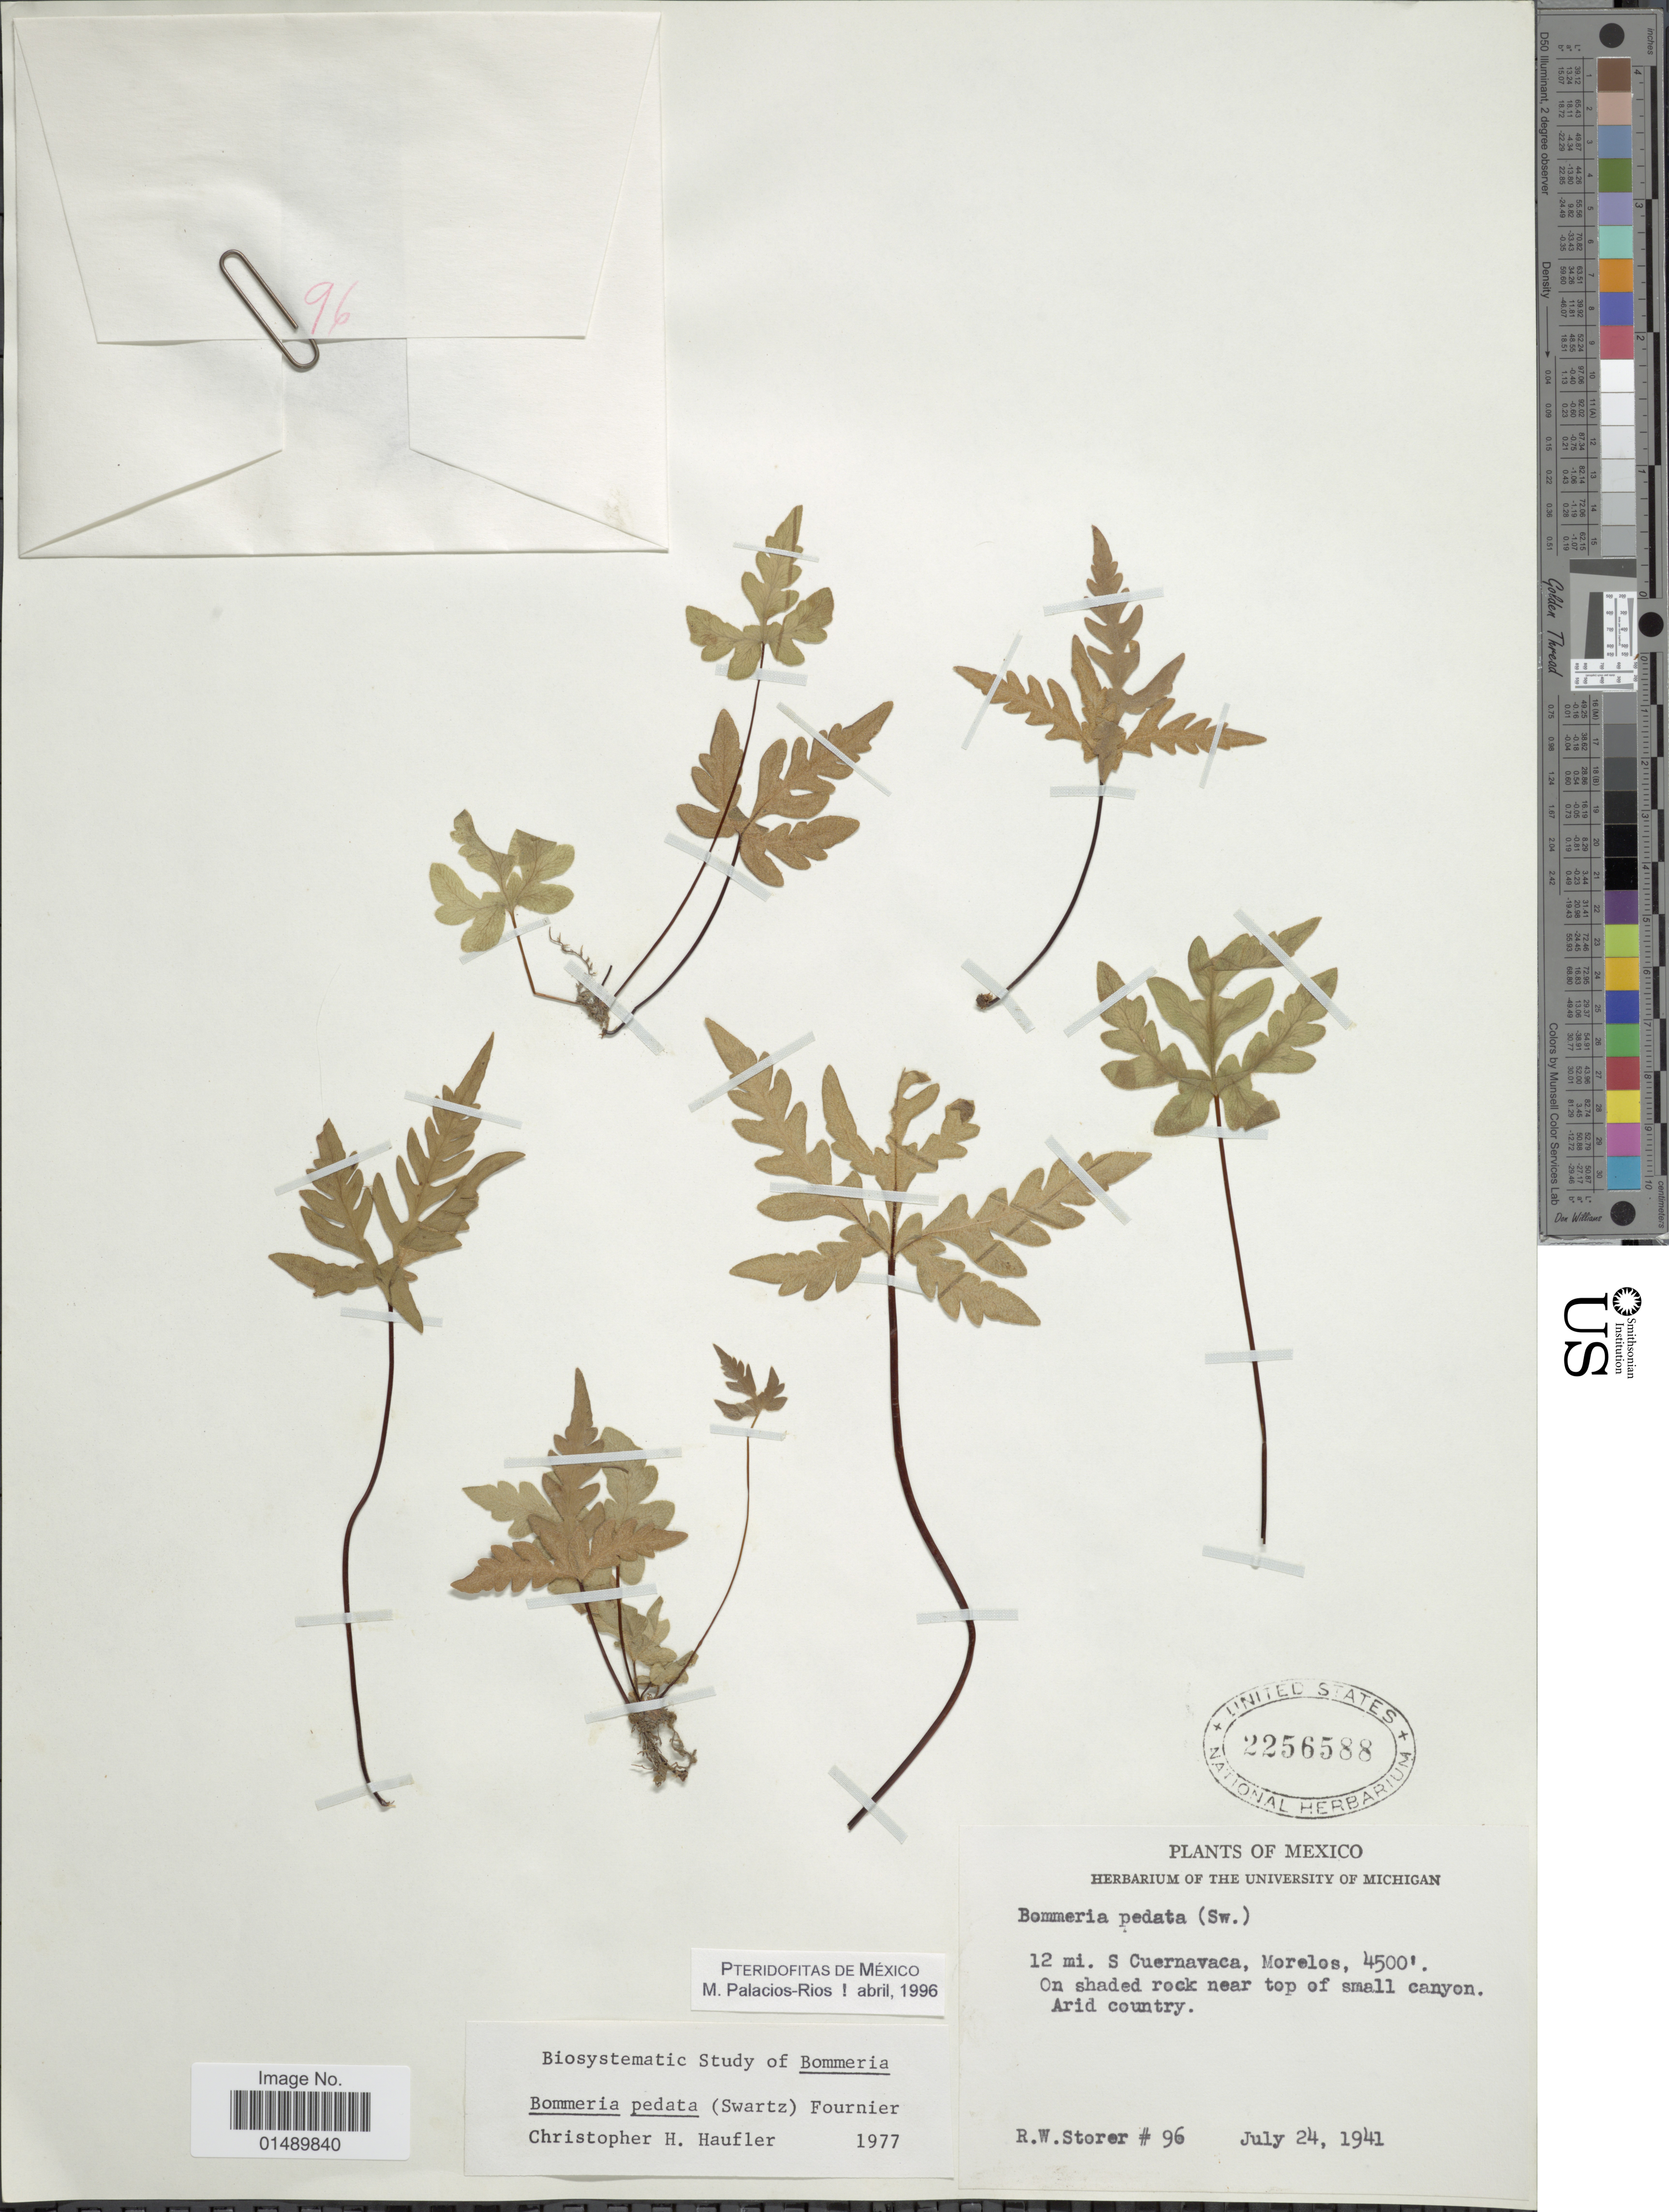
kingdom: Plantae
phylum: Tracheophyta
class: Polypodiopsida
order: Polypodiales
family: Pteridaceae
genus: Bommeria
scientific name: Bommeria pedata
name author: (Sw.) E. Fourn.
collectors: R. Storer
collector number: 96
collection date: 1941-07-24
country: Mexico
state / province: Morelos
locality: Mexico, 12 mi. S Cuernavaca, Morelos, near top of small canyon. Arod Country.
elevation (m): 1372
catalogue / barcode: US 2256588